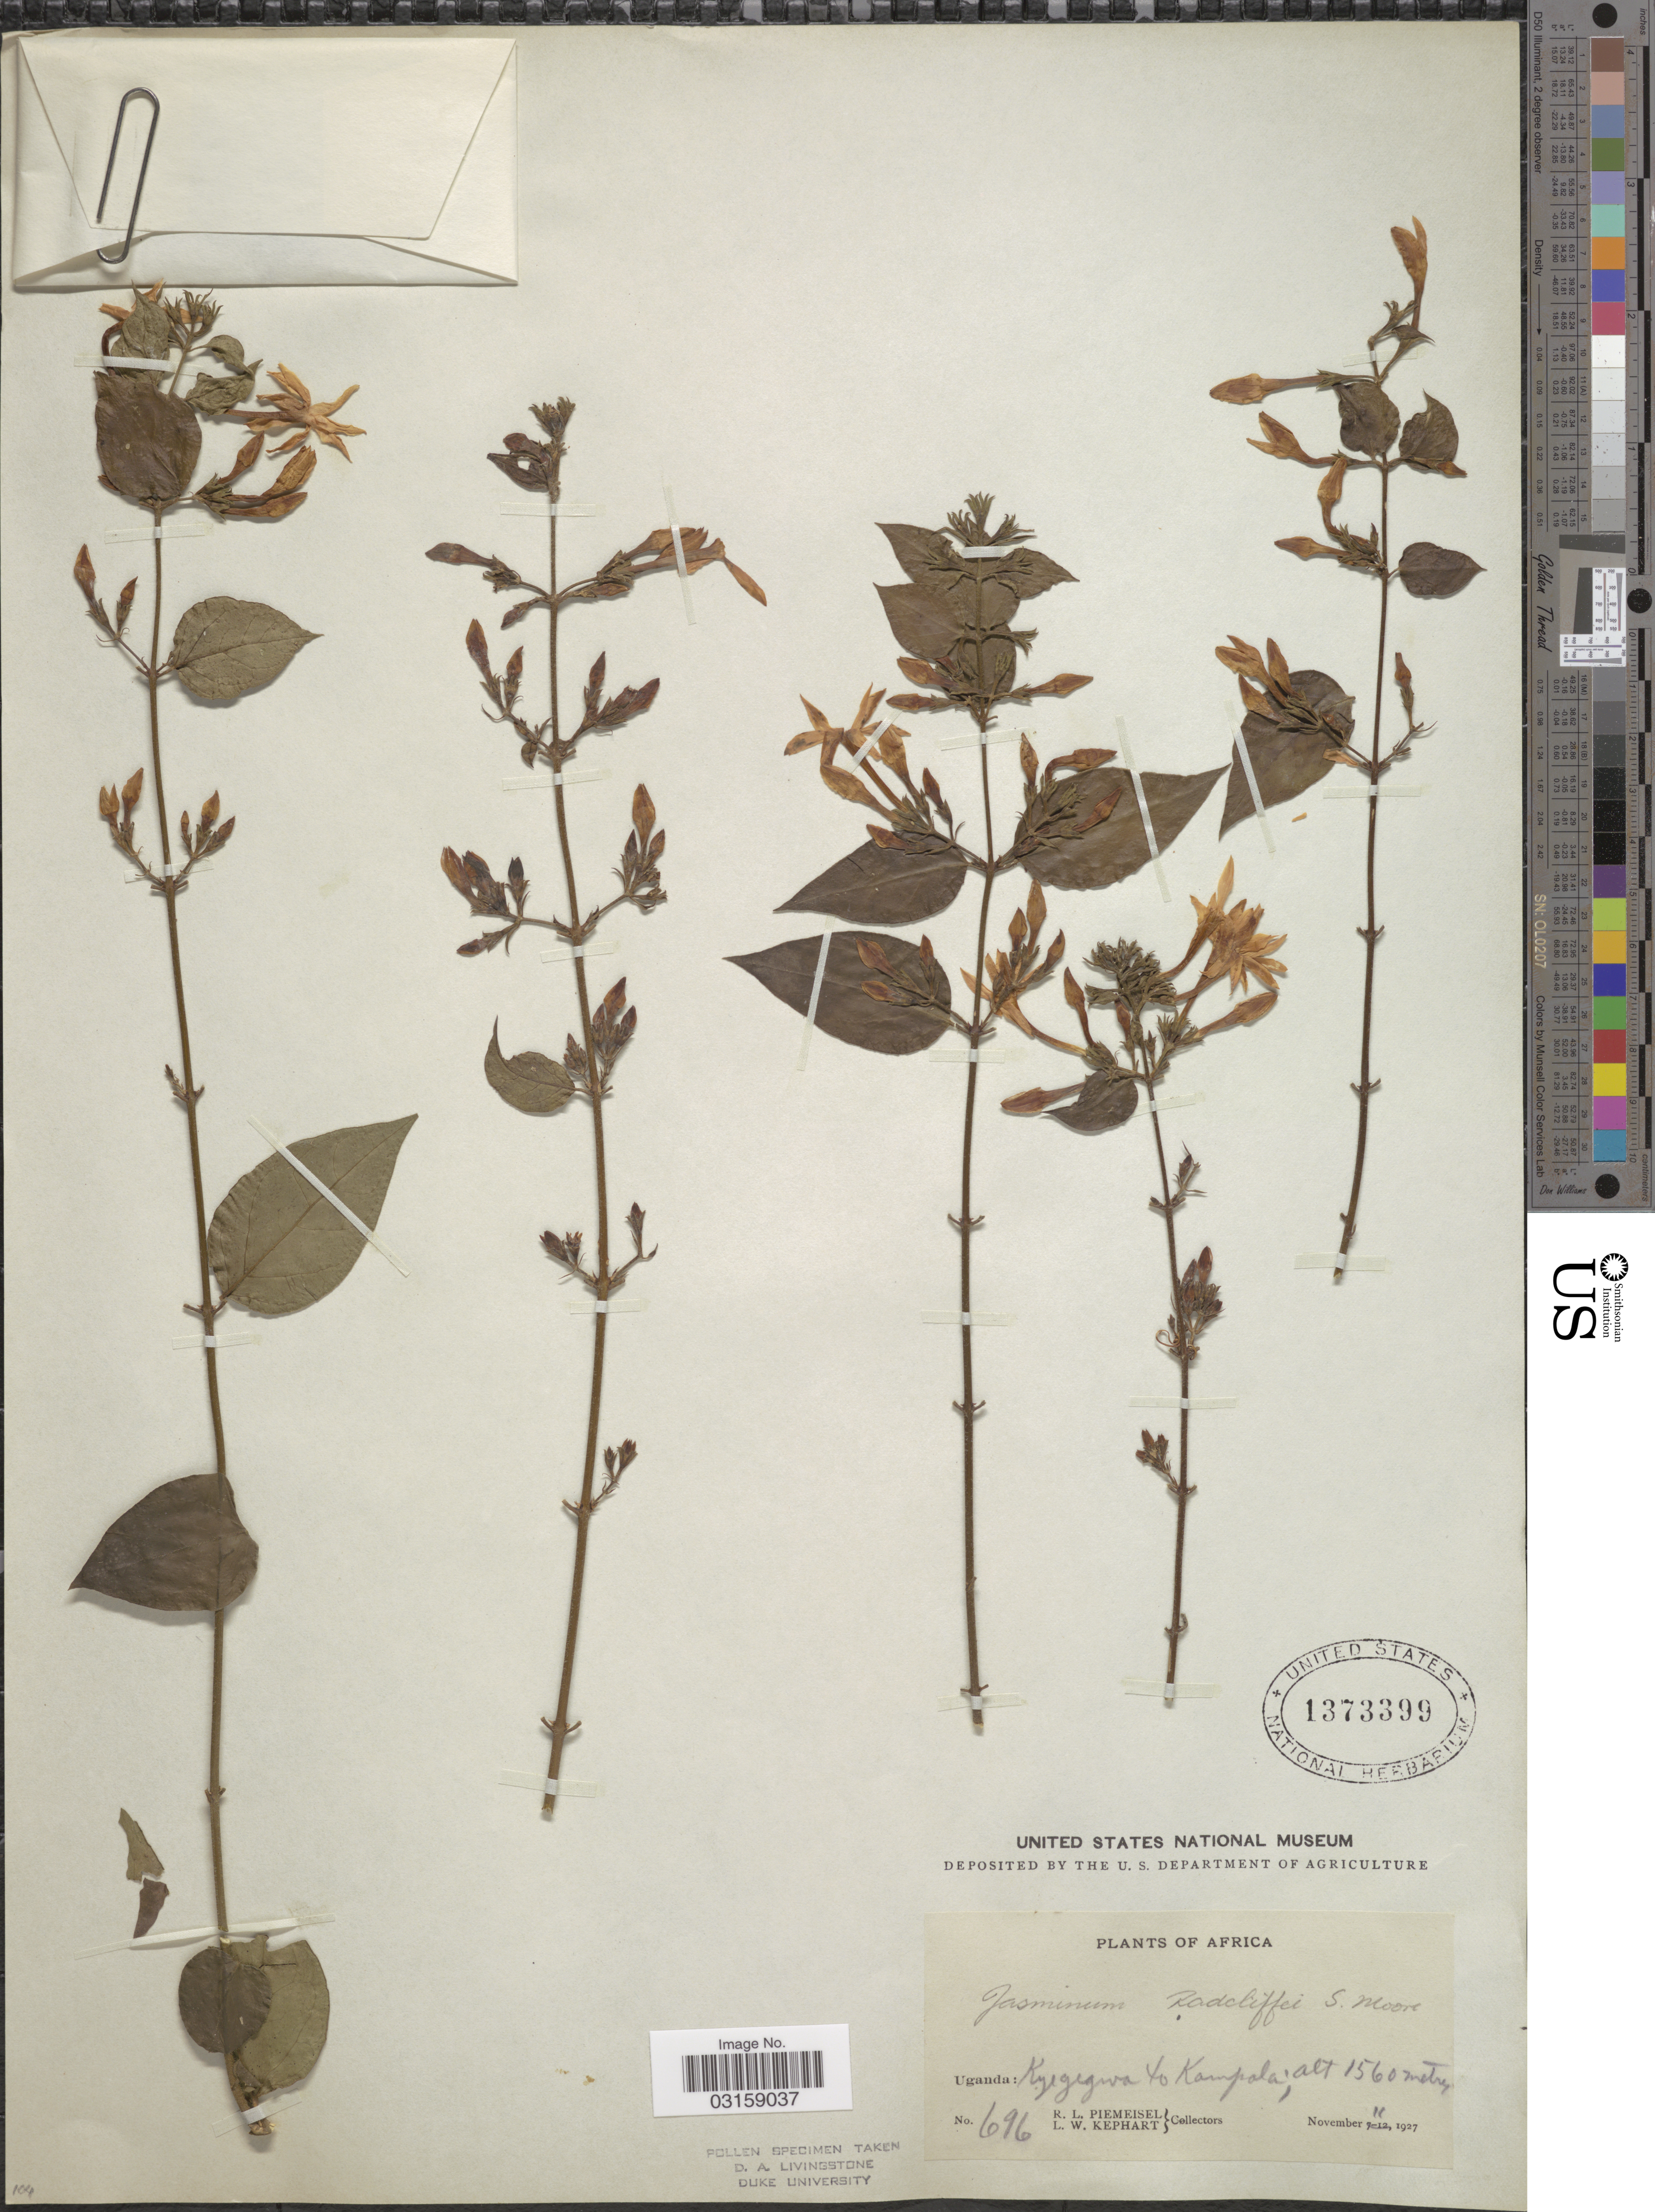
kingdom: Plantae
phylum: Tracheophyta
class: Magnoliopsida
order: Lamiales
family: Oleaceae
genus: Jasminum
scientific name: Jasminum radcliffei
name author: S. Moore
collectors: R. L. Piemeisel & L. W. Kephart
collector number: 696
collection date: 1927-11-11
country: Uganda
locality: Kyegegwa to Kampala.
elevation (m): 1560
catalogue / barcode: US 1373399